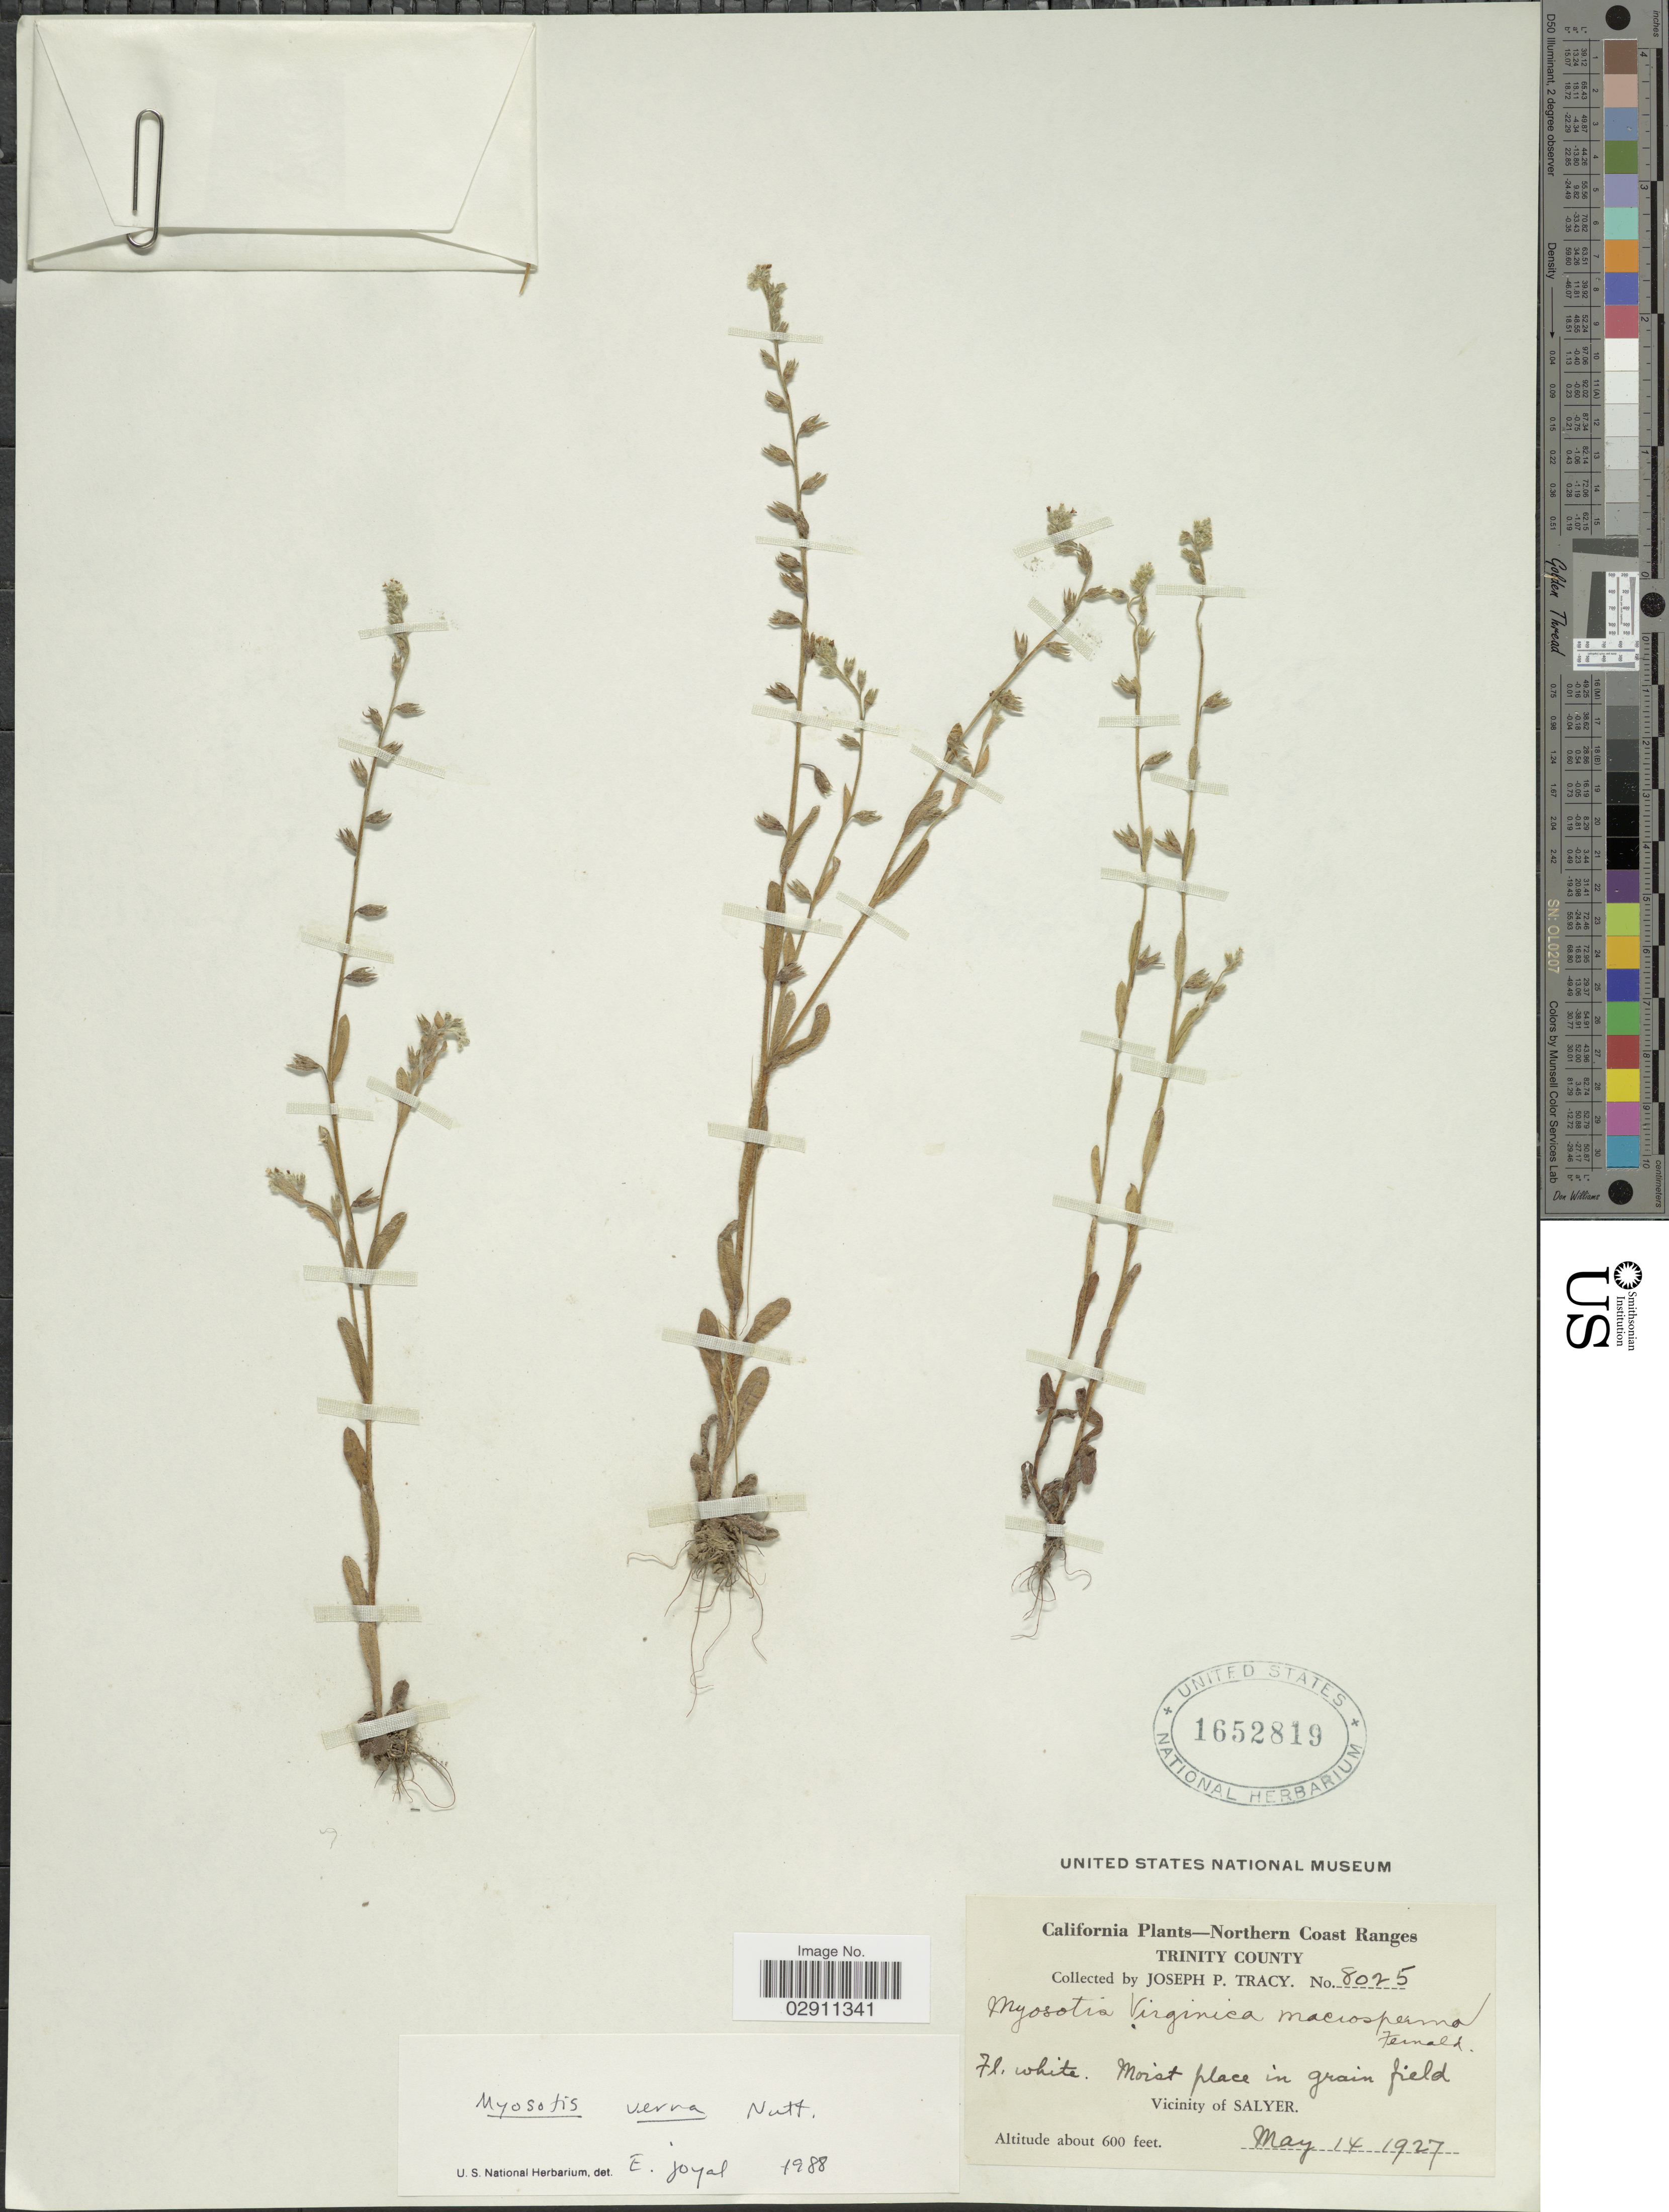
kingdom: Plantae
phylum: Tracheophyta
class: Magnoliopsida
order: Boraginales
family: Boraginaceae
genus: Myosotis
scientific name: Myosotis verna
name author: Nutt.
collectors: J. Tracy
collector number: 8025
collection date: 1927-05-14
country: United States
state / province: California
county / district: Trinity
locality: Northern Coast Ranges, Trinity County, Vicinity of Salyer.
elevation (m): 183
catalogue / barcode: US 1652819